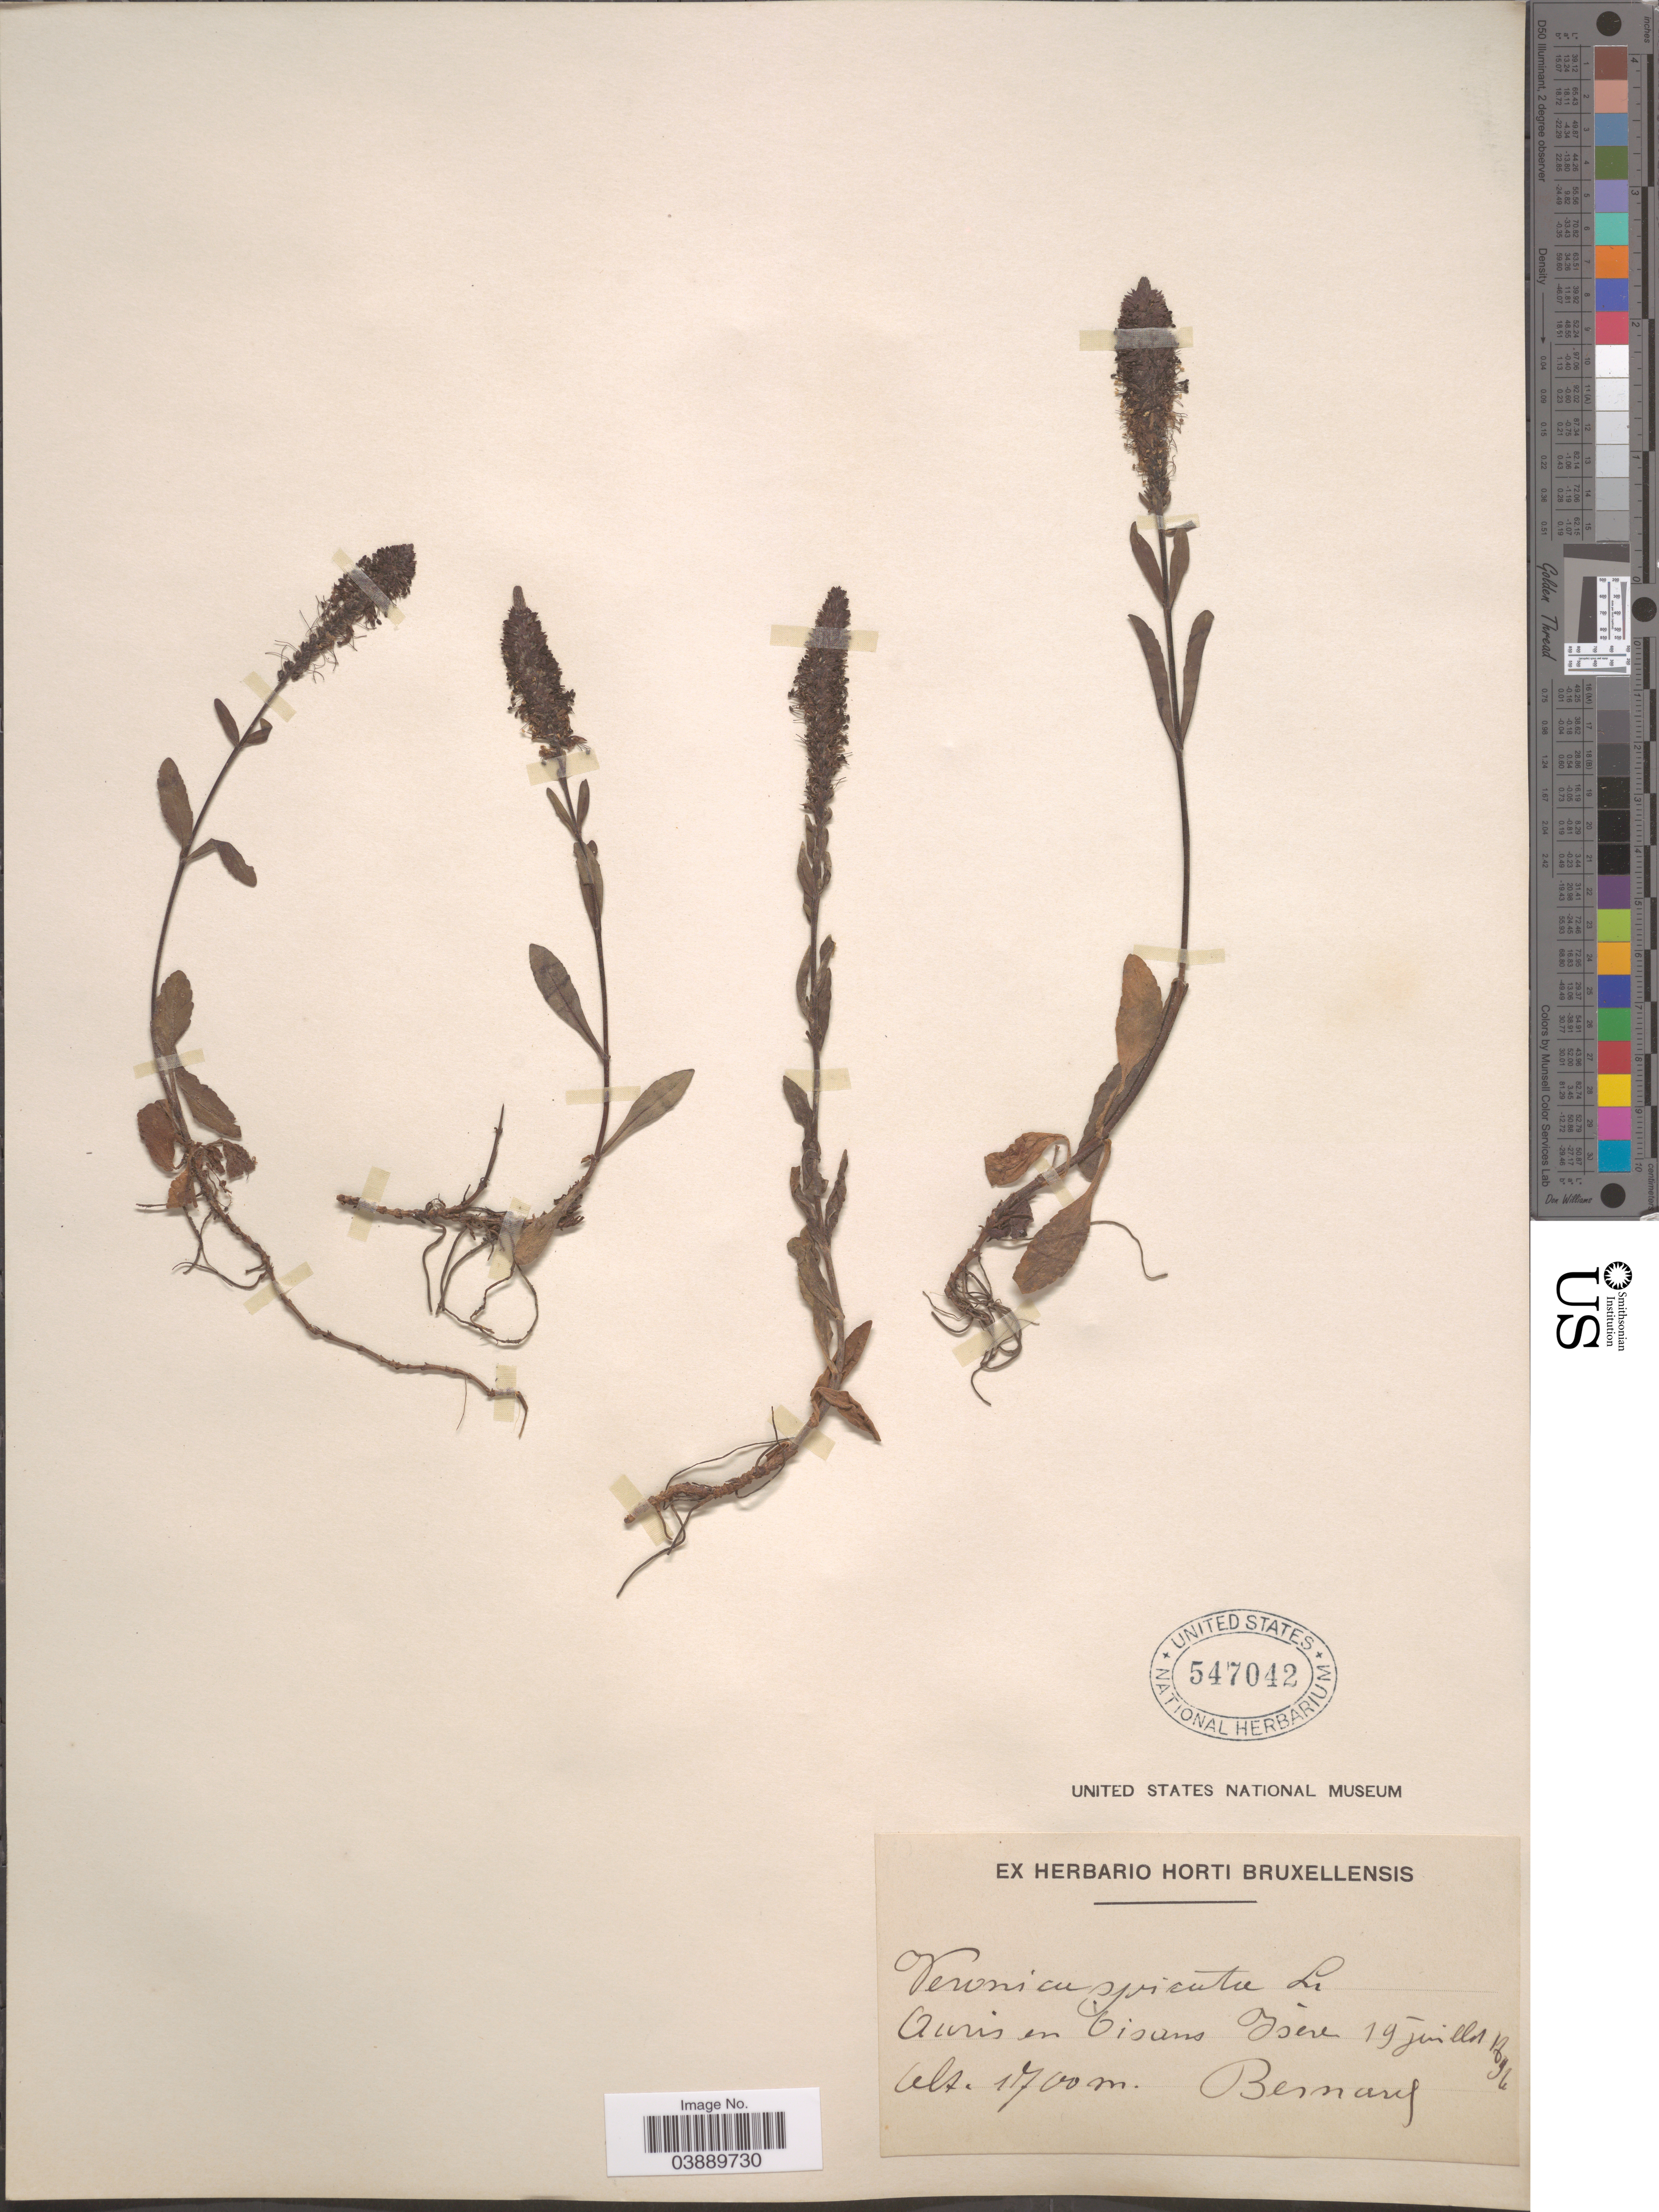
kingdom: Plantae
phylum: Tracheophyta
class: Magnoliopsida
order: Lamiales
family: Plantaginaceae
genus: Veronica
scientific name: Veronica spicata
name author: L.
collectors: -. Bernard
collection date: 1896-07-19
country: France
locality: Auris en Oisans Ysère.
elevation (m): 1700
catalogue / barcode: US 547042